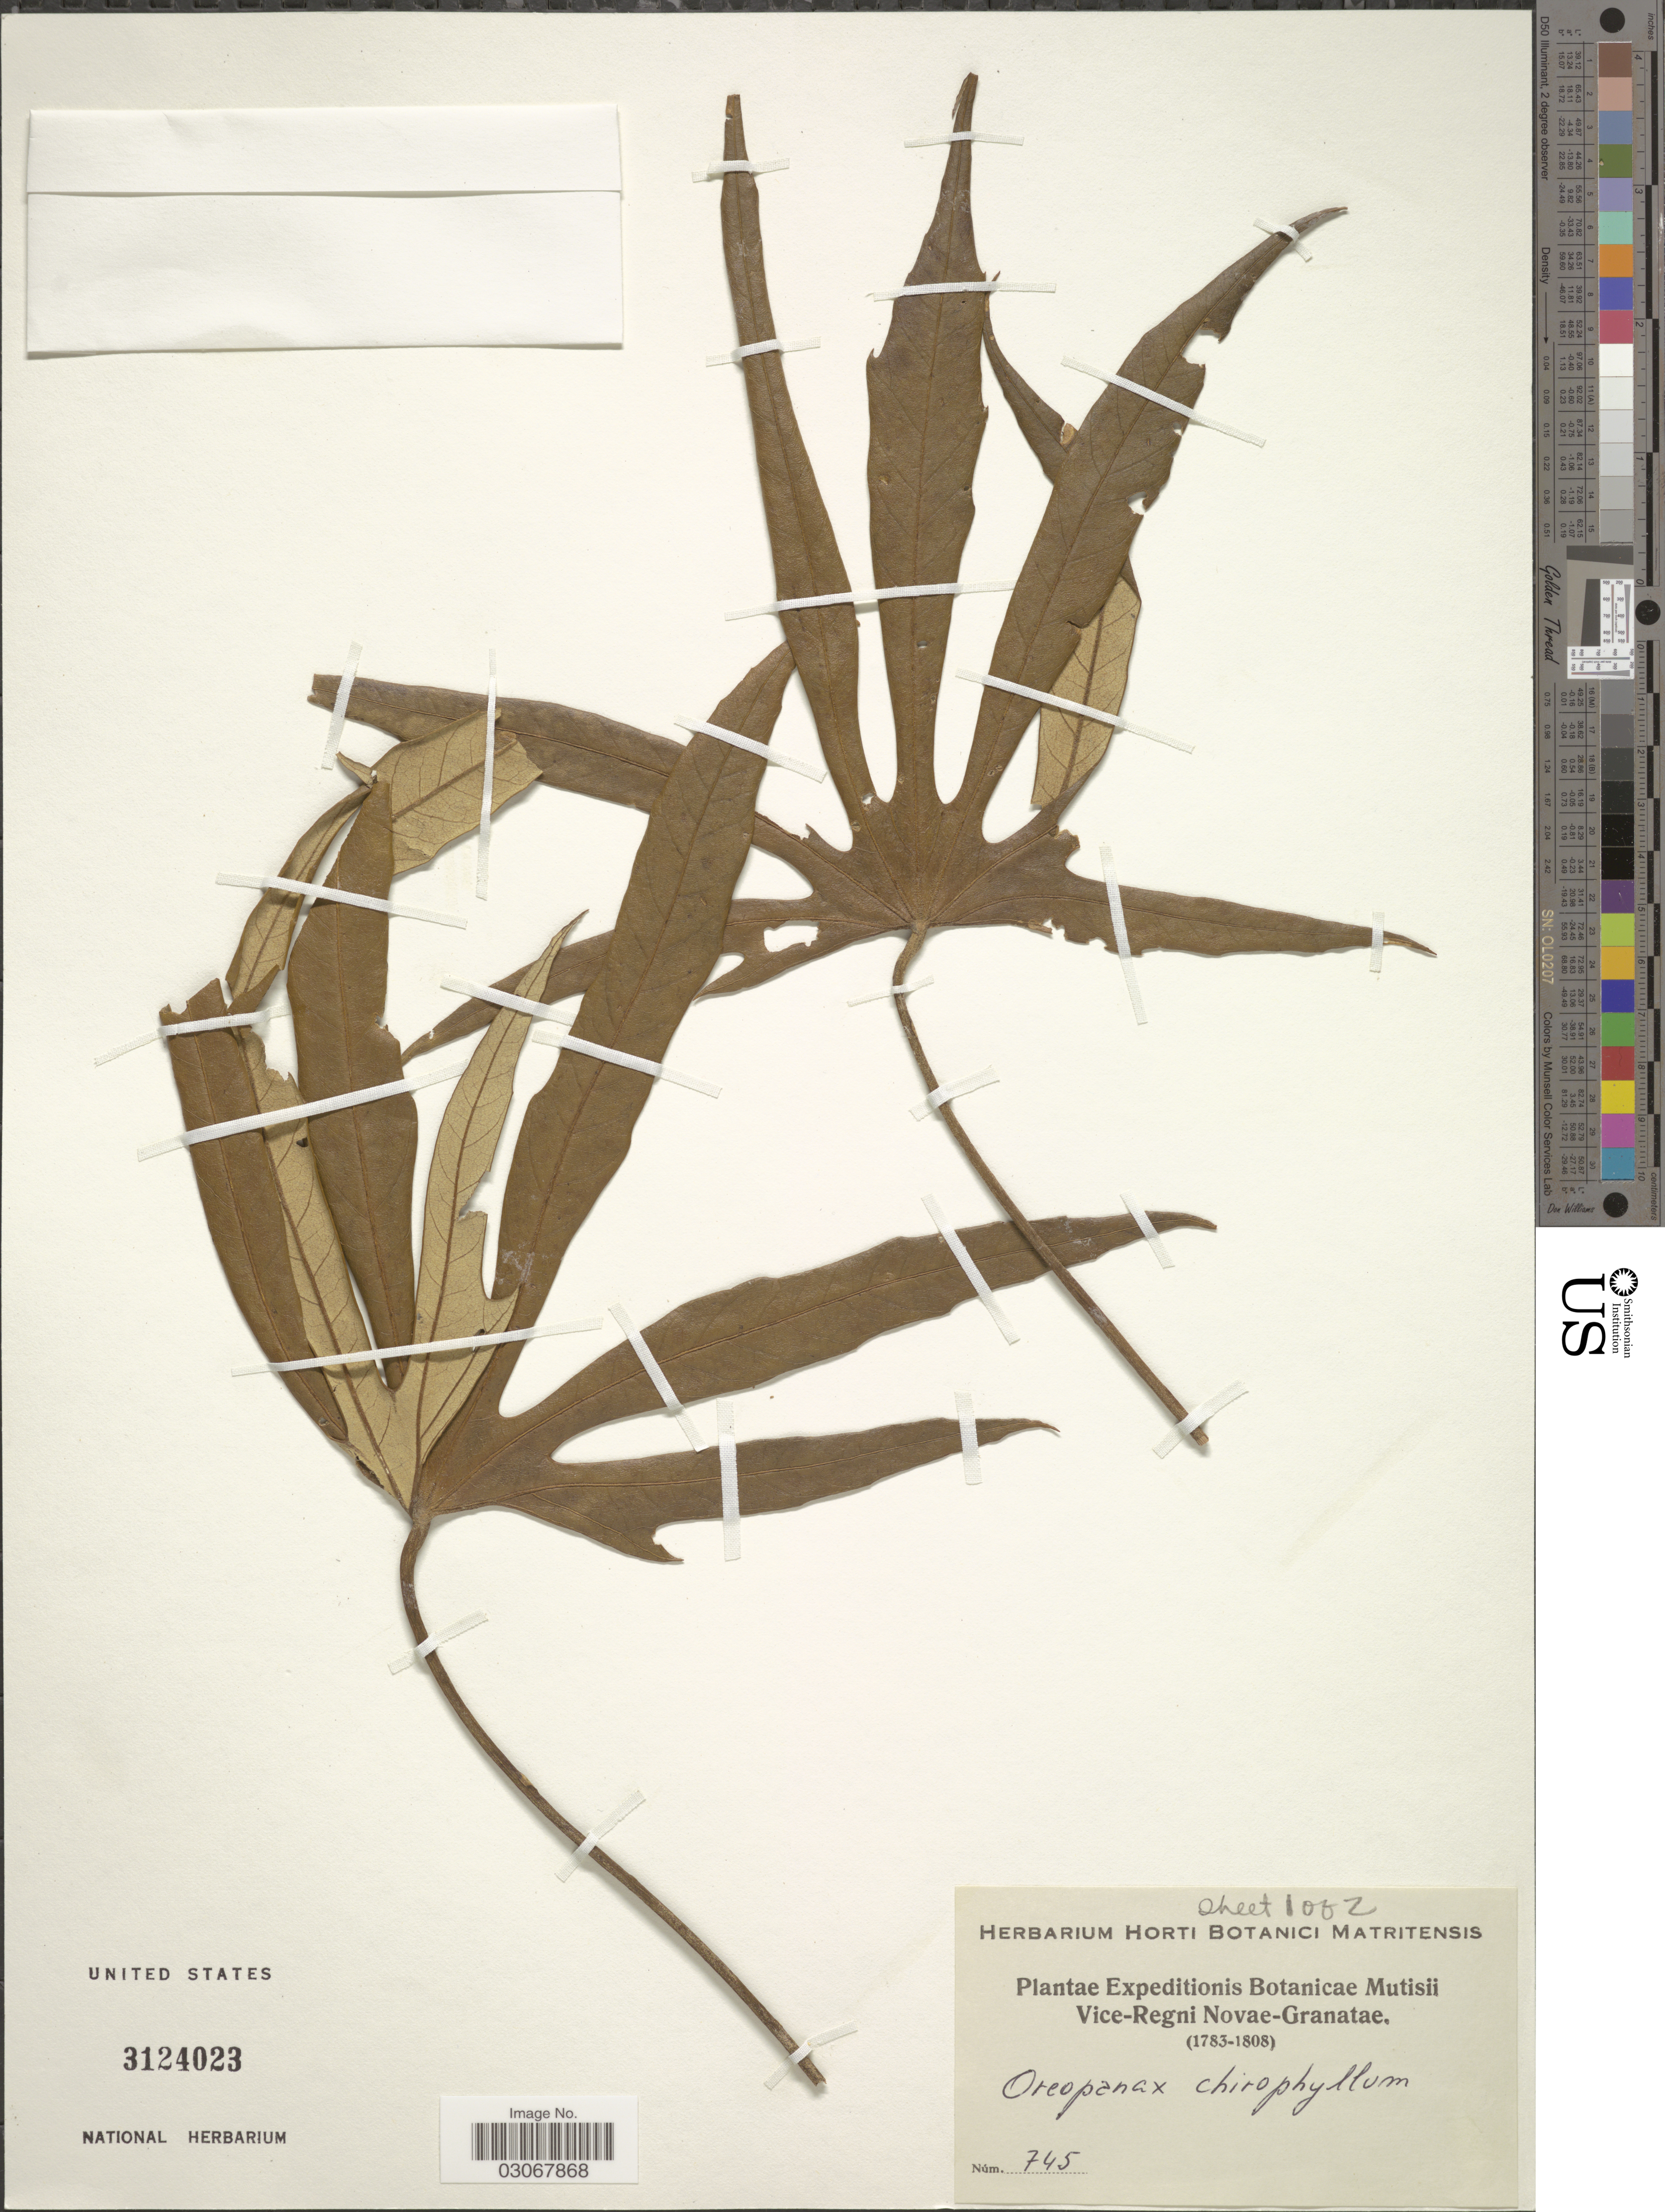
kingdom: Plantae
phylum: Tracheophyta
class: Magnoliopsida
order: Apiales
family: Araliaceae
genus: Oreopanax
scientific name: Oreopanax cheirophyllus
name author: (Spreng.) Seem.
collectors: Expeditions Botanicae Mutisii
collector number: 745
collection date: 1783/1808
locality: Vice-Regni Novae-Granatae.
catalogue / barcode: US 3124023